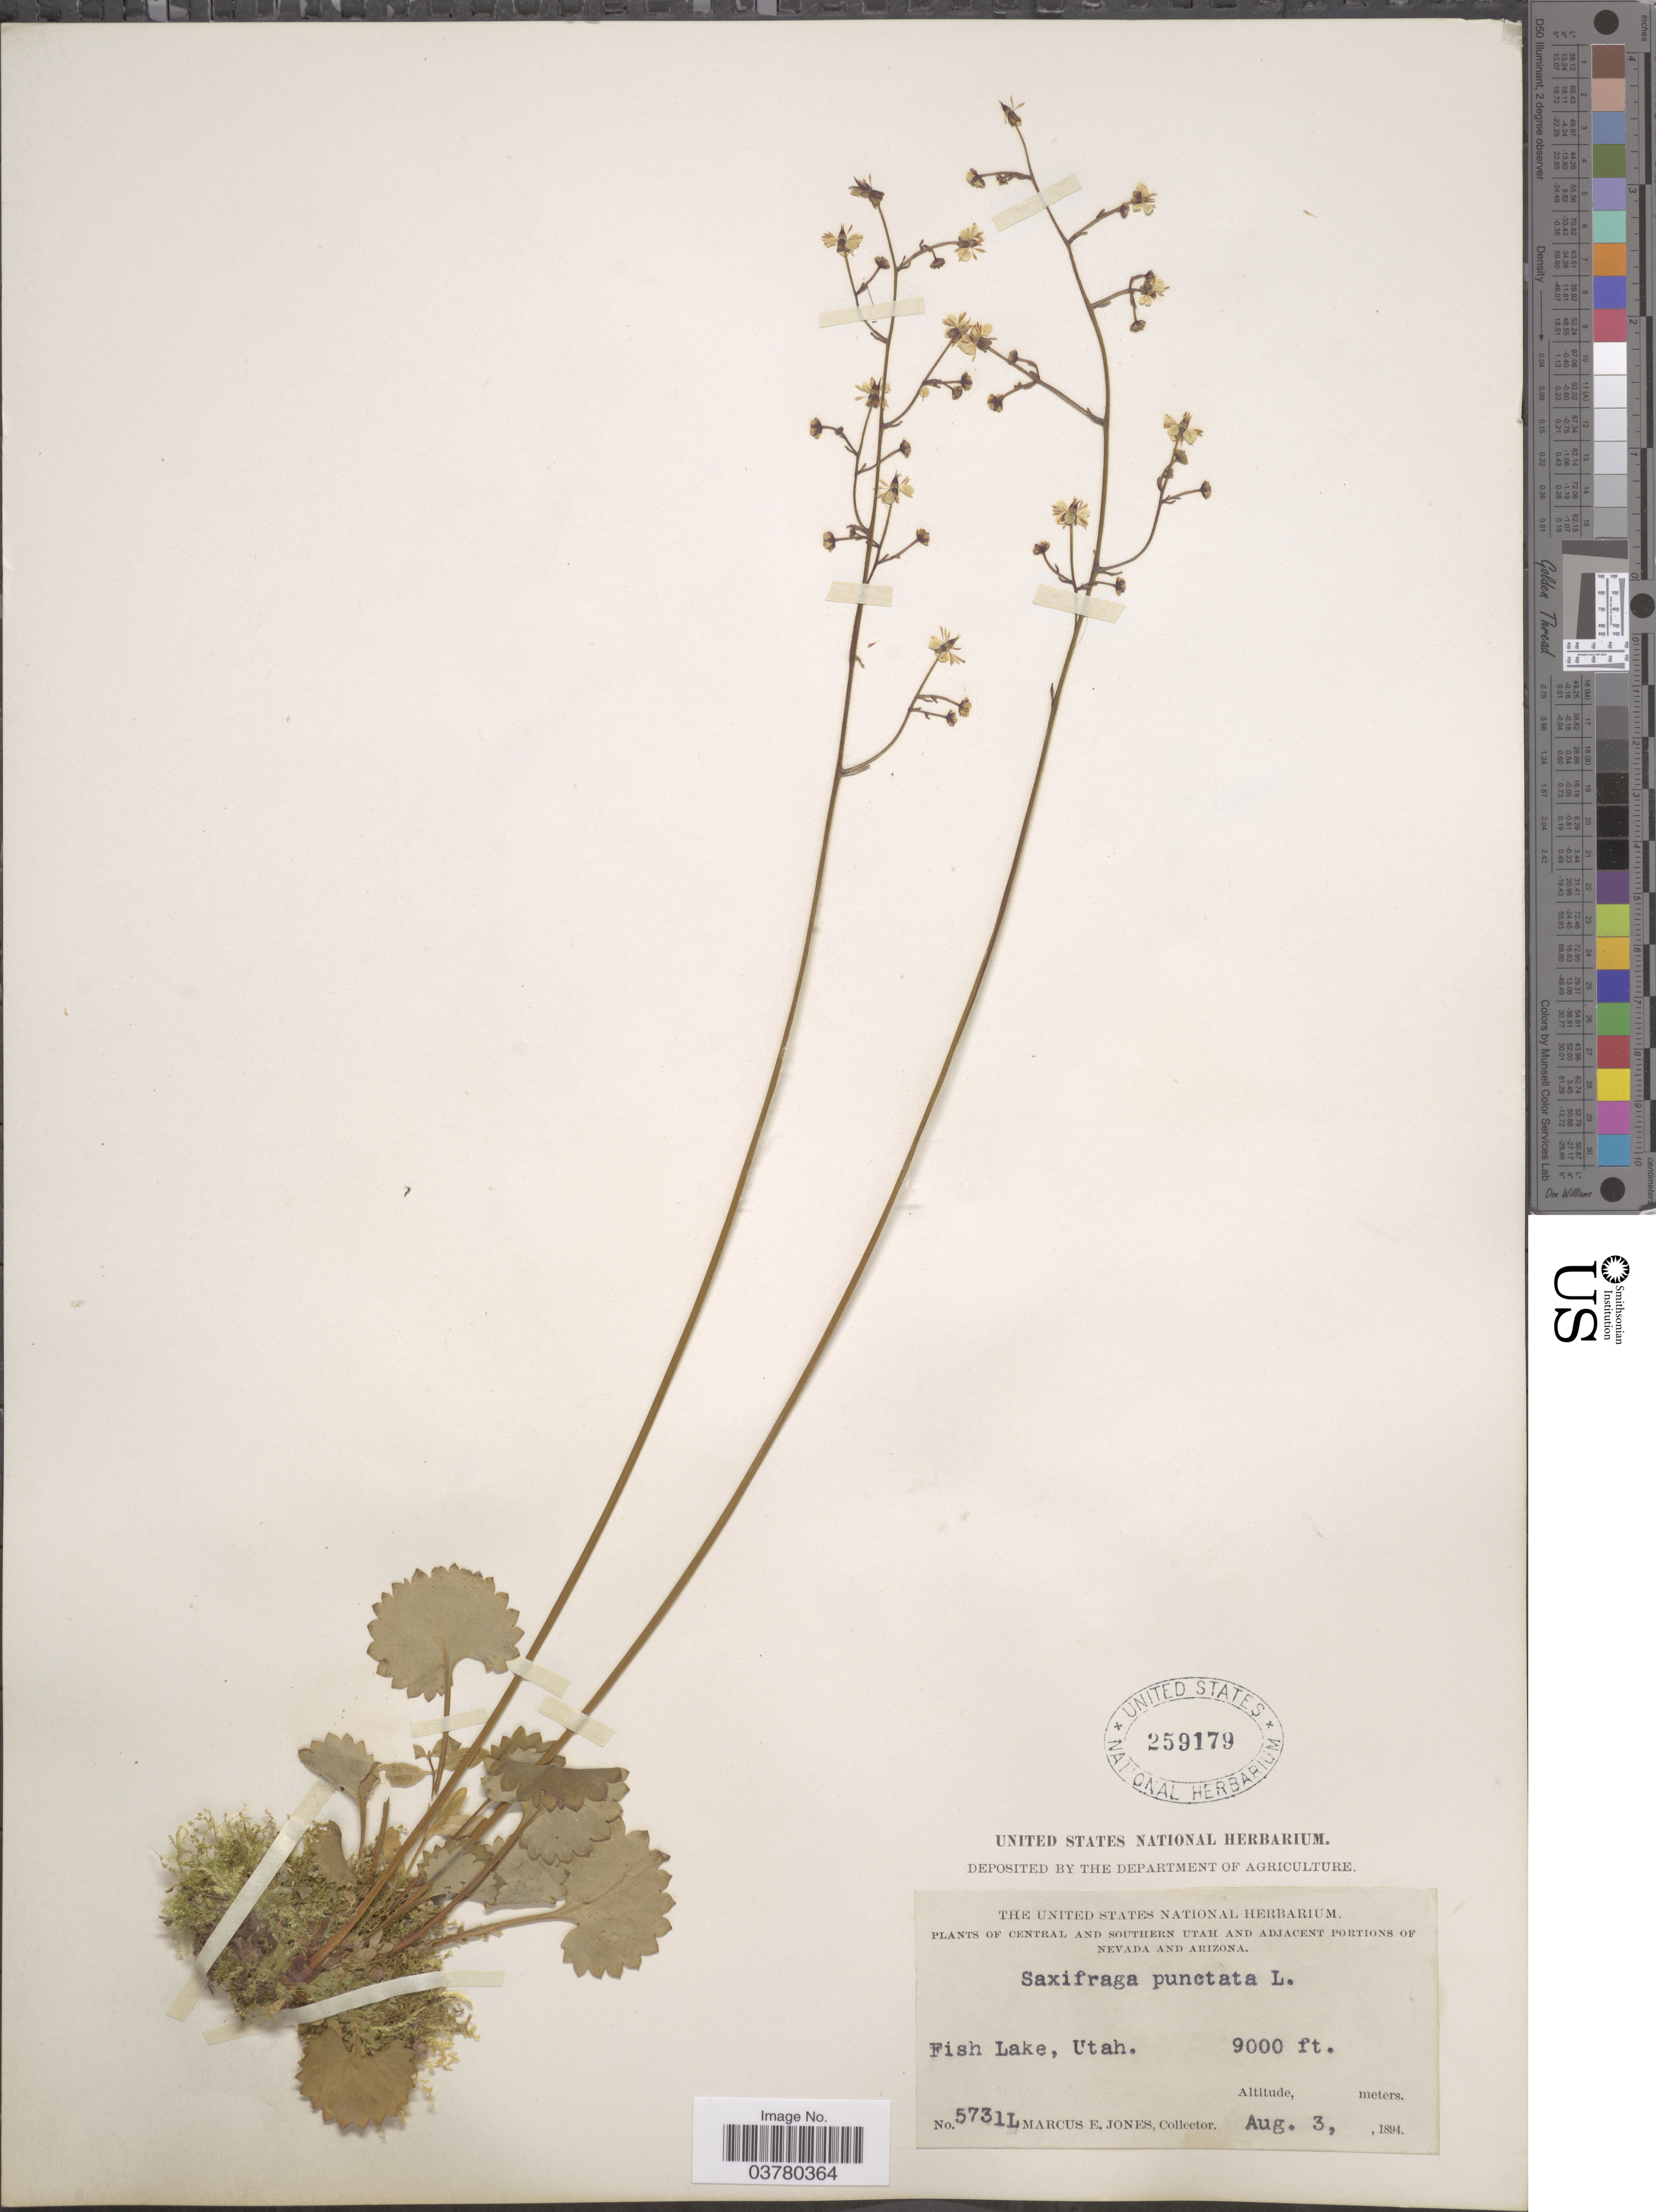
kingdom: Plantae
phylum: Tracheophyta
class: Magnoliopsida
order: Saxifragales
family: Saxifragaceae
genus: Micranthes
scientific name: Micranthes odontoloma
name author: (Piper) A. Heller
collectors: M. E. Jones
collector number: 5731L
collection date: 1894-08-03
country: United States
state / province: Utah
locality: Central and Southern Utah. Fish Lake.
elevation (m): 2743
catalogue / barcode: US 259179